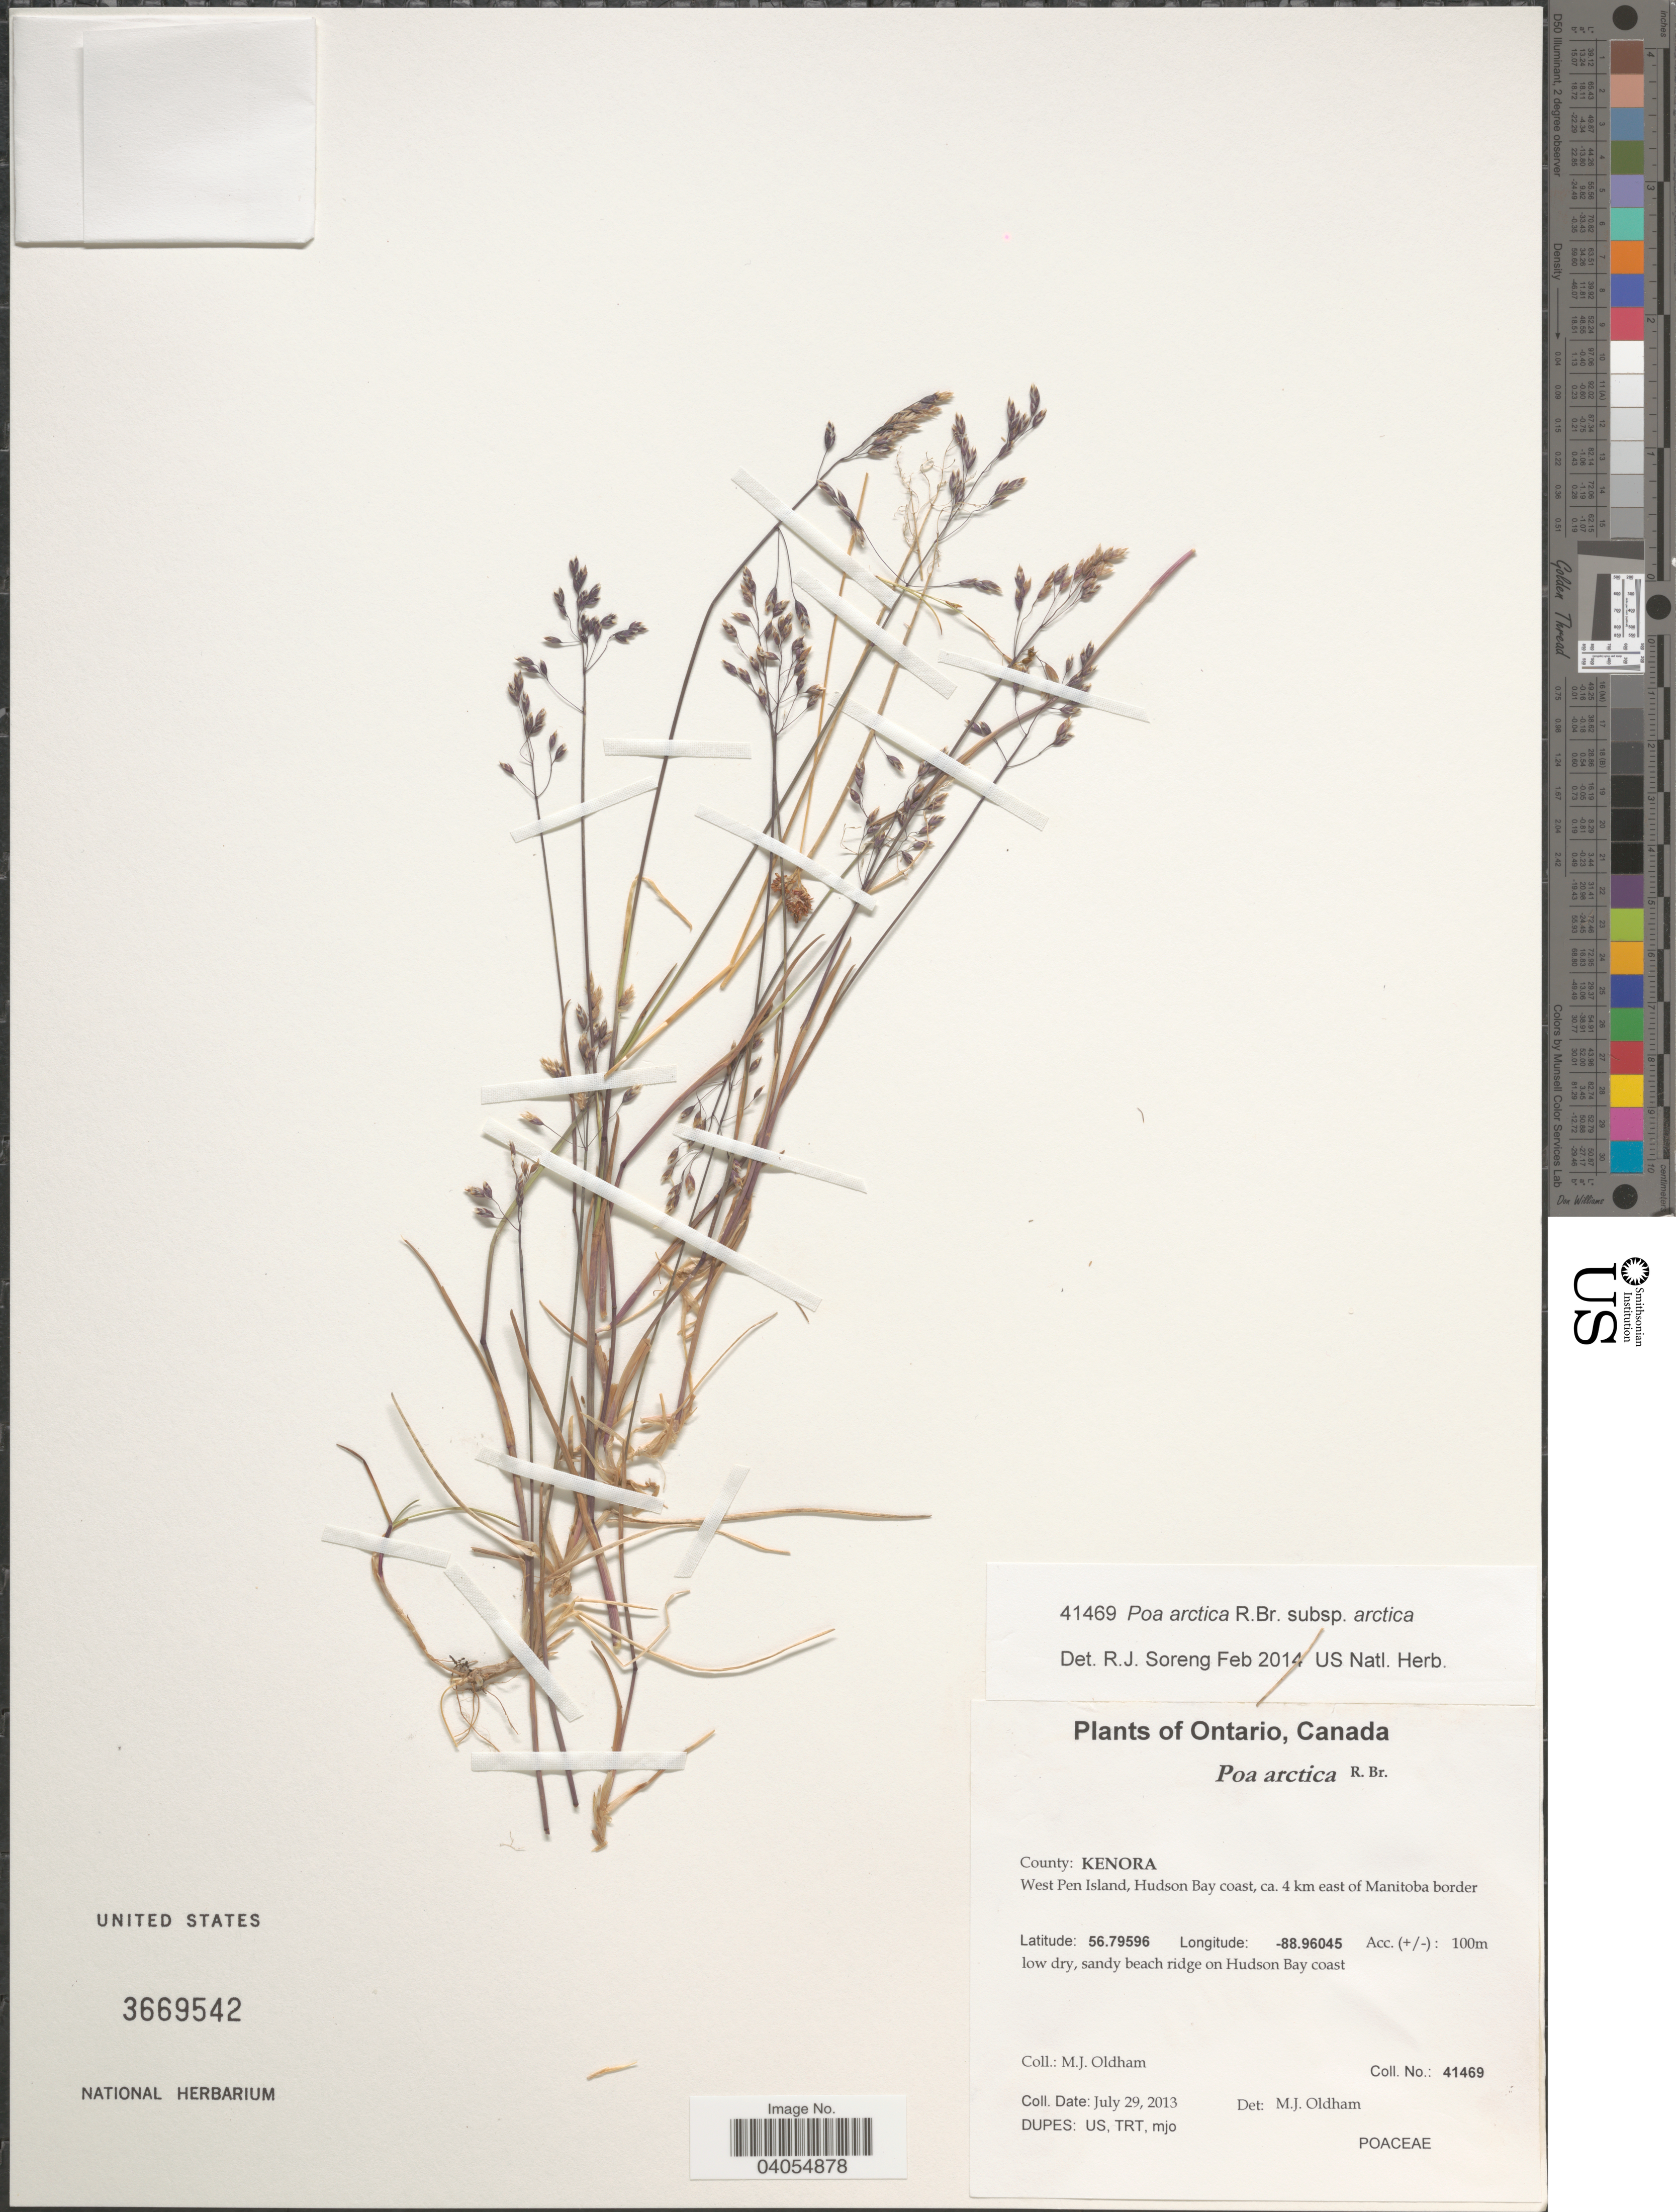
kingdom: Plantae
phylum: Tracheophyta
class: Liliopsida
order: Poales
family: Poaceae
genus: Poa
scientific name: Poa arctica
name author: R. Br.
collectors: M. Oldham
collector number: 41469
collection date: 2013-07-29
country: Canada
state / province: Ontario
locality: County: Kenora. West Pen Island, Hudson Bay coast, ca. 4 km east of Manitoba border.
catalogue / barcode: US 3669542